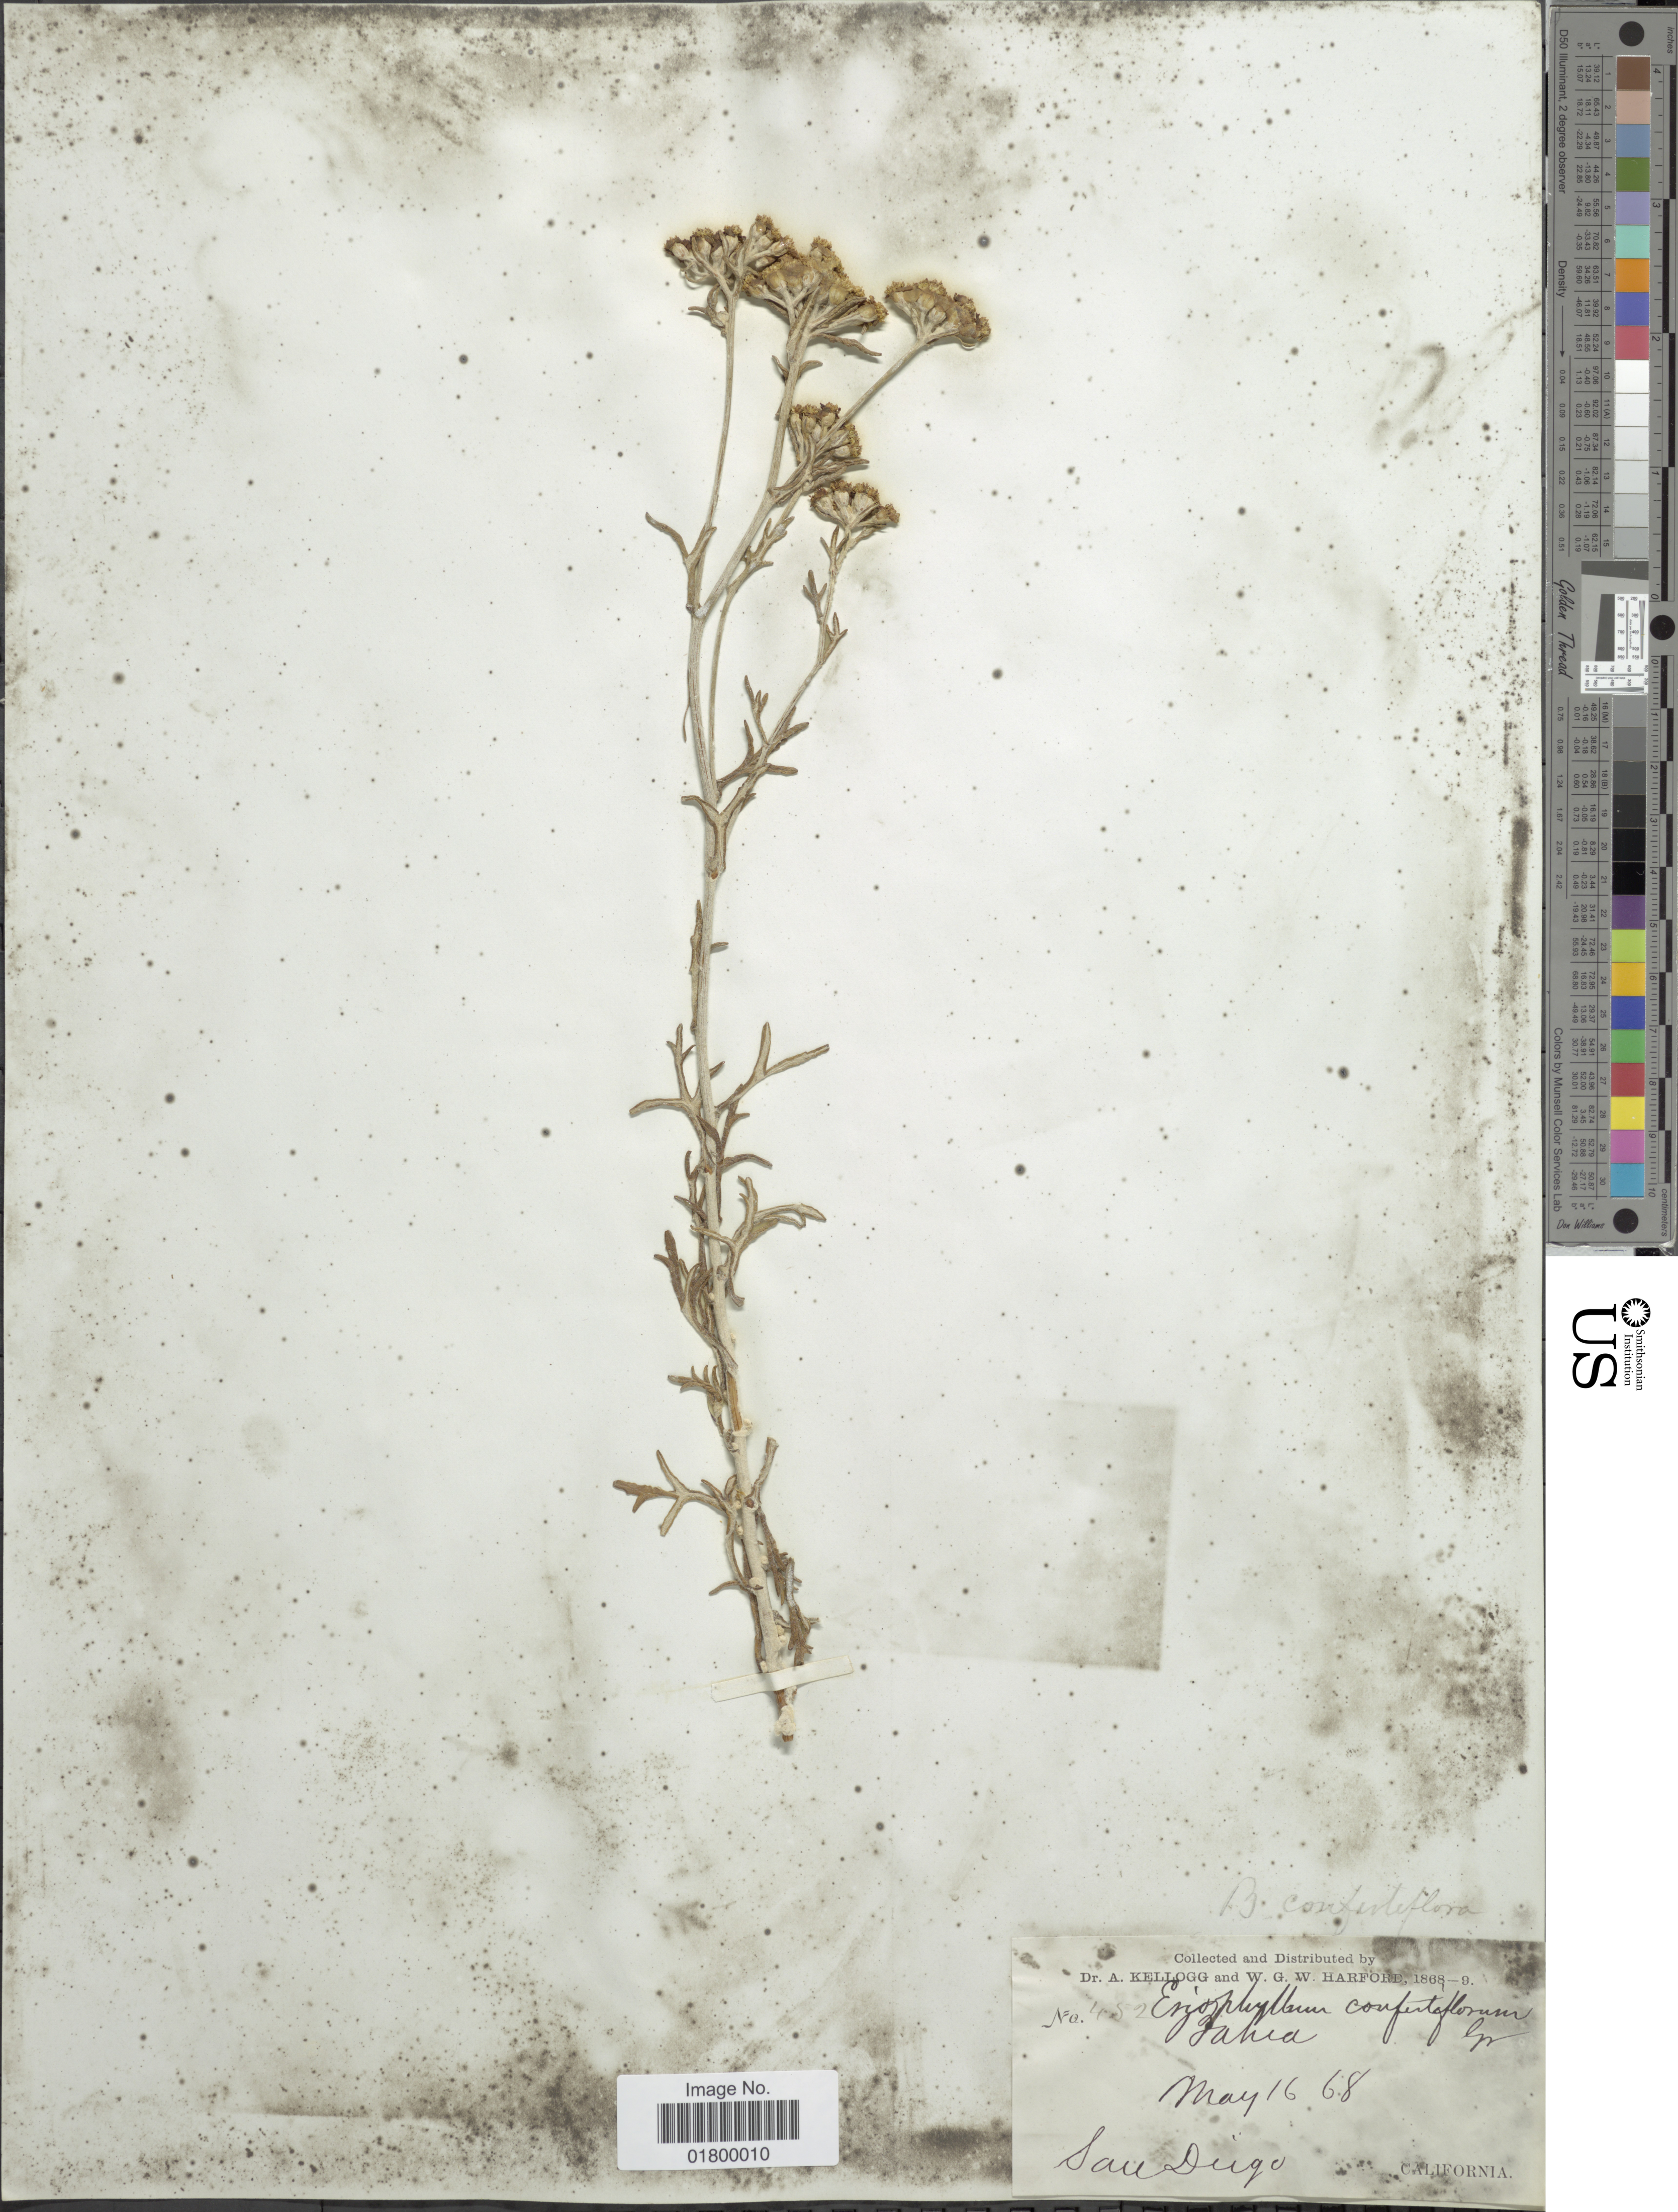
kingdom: Plantae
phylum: Tracheophyta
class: Magnoliopsida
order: Asterales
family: Asteraceae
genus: Eriophyllum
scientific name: Eriophyllum confertiflorum var. laxiflorum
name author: A. Gray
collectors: A. Kellogg & W. G. W. Harford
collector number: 452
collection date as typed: Transcribed d/m/y: 16/5/68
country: United States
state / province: California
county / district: San Diego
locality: San Diego